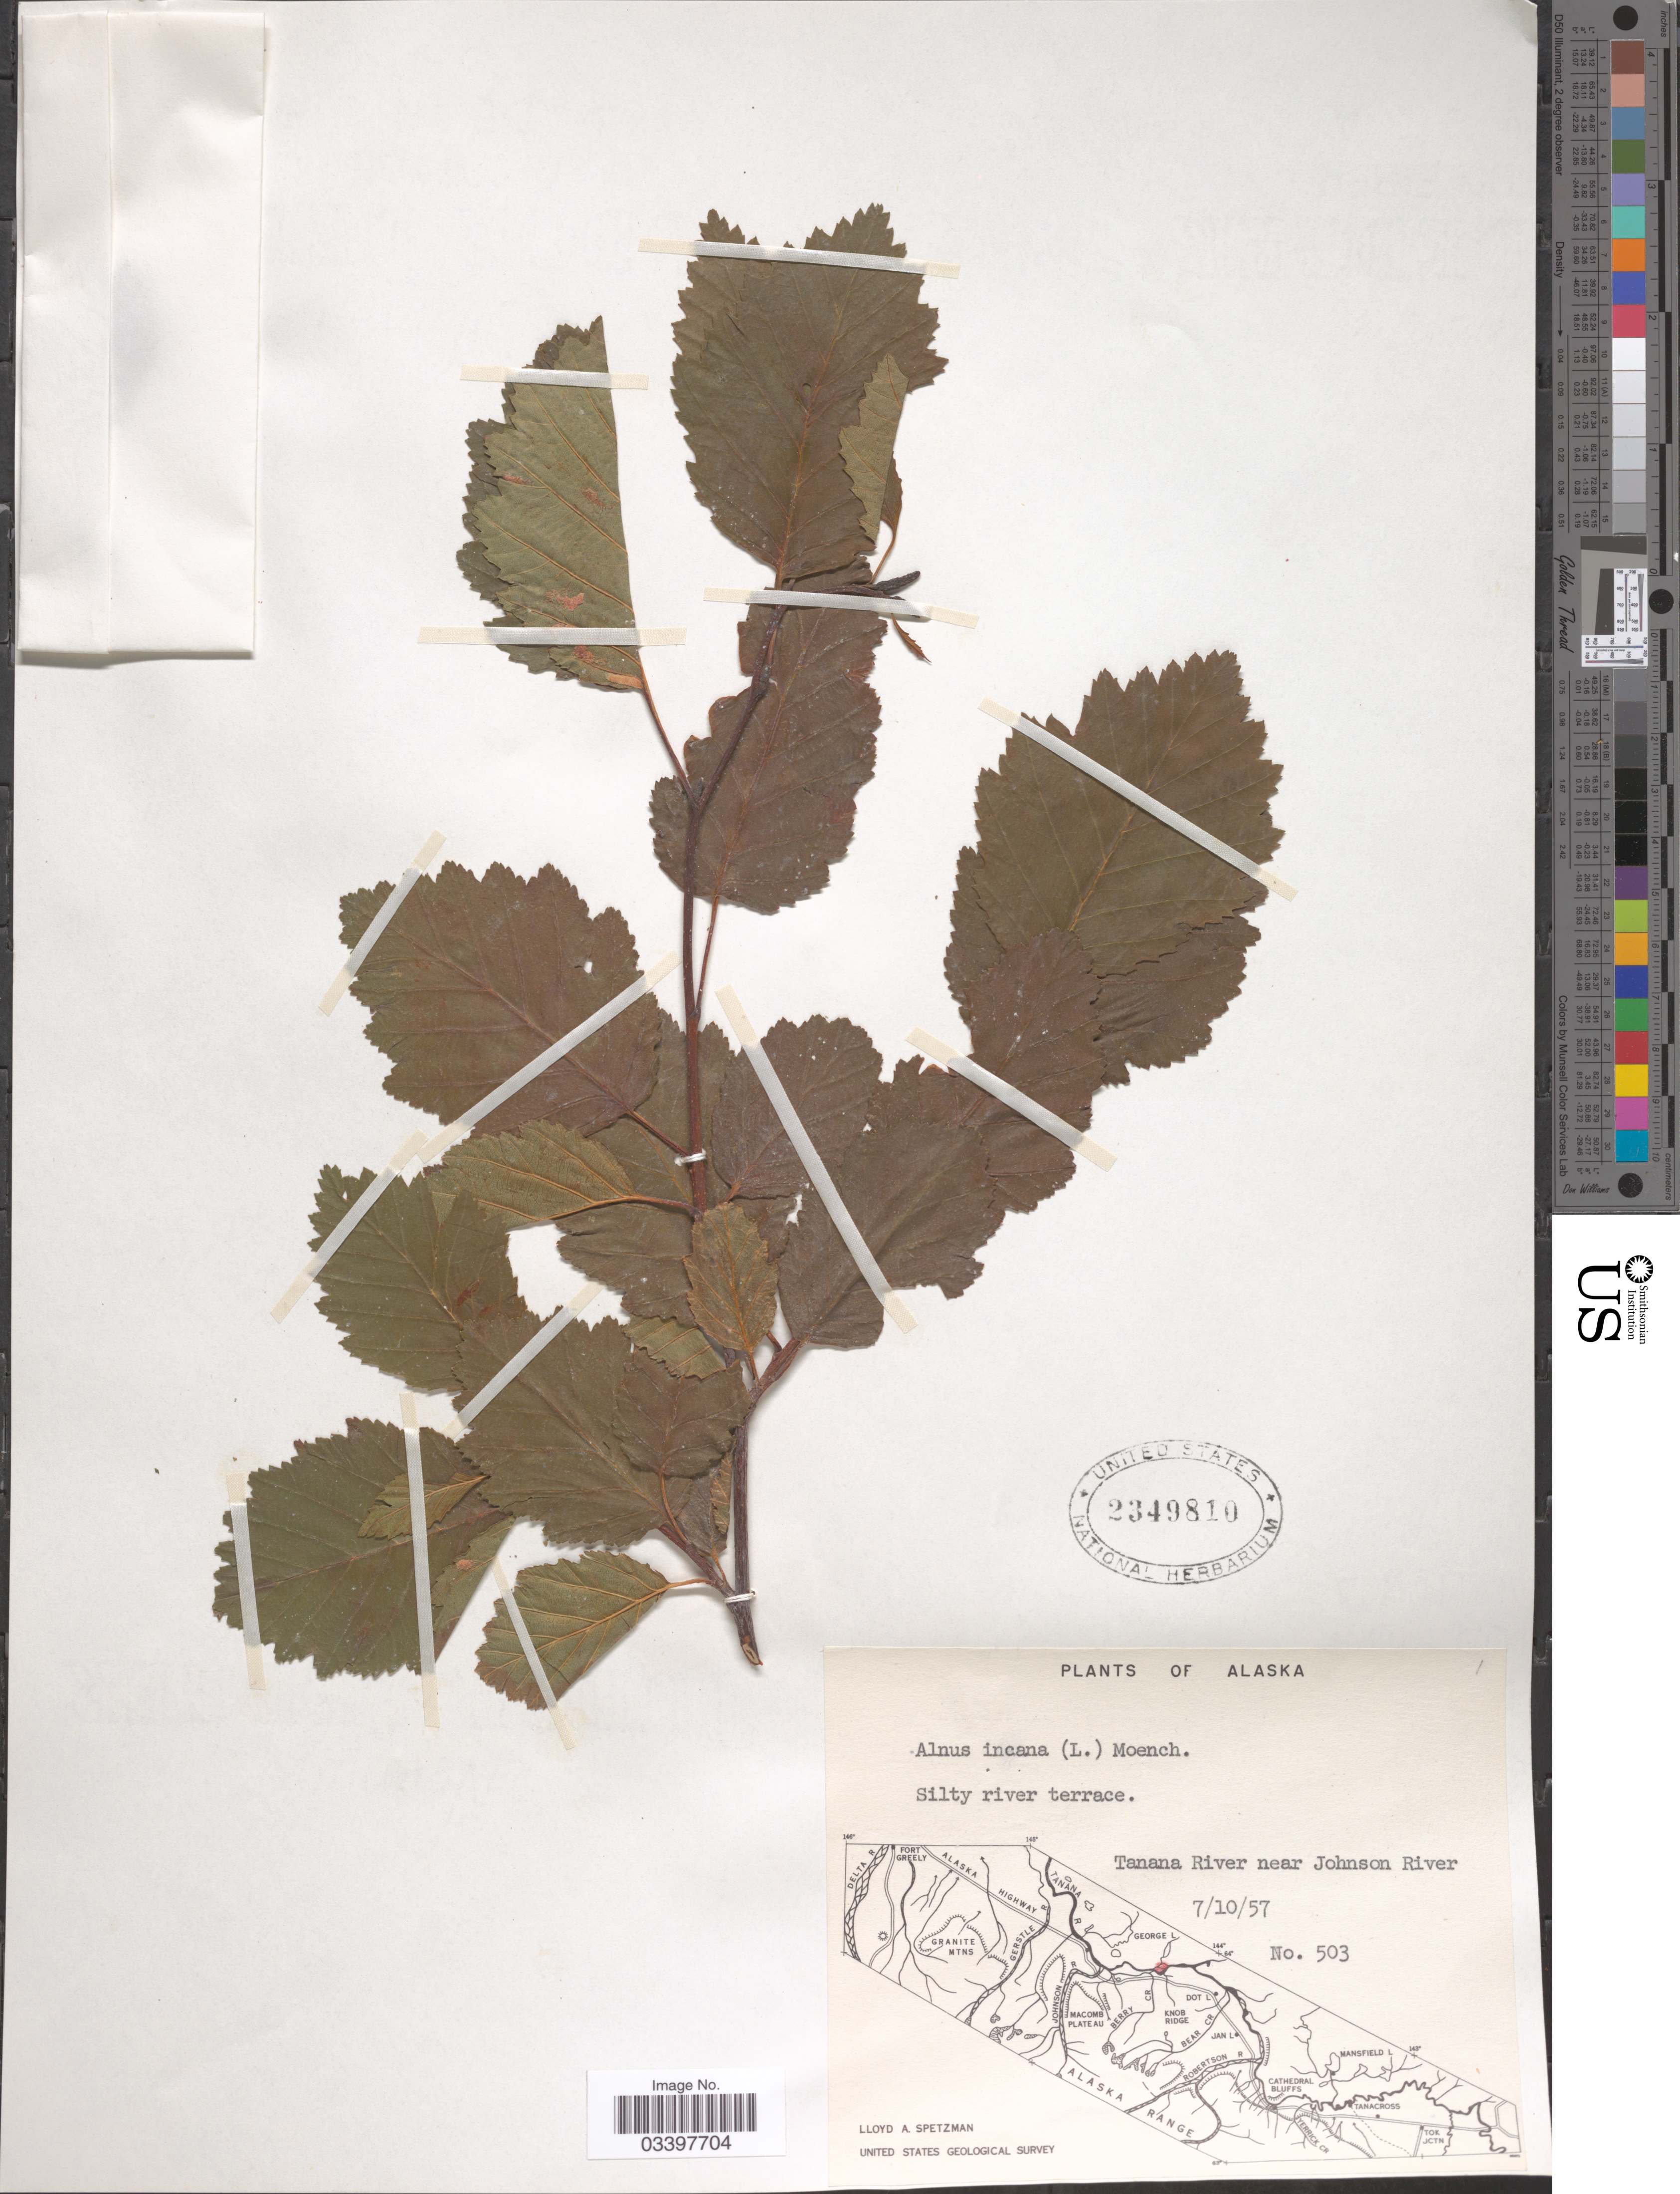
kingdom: Plantae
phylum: Tracheophyta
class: Magnoliopsida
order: Fagales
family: Betulaceae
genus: Alnus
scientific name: Alnus incana subsp. rugosa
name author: (Du Roi) R.T. Clausen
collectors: L. Spetzman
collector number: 503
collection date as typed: Transcribed d/m/y: 10/7/57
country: United States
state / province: Alaska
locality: Tanana River near Johnson River.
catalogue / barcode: US 2349810